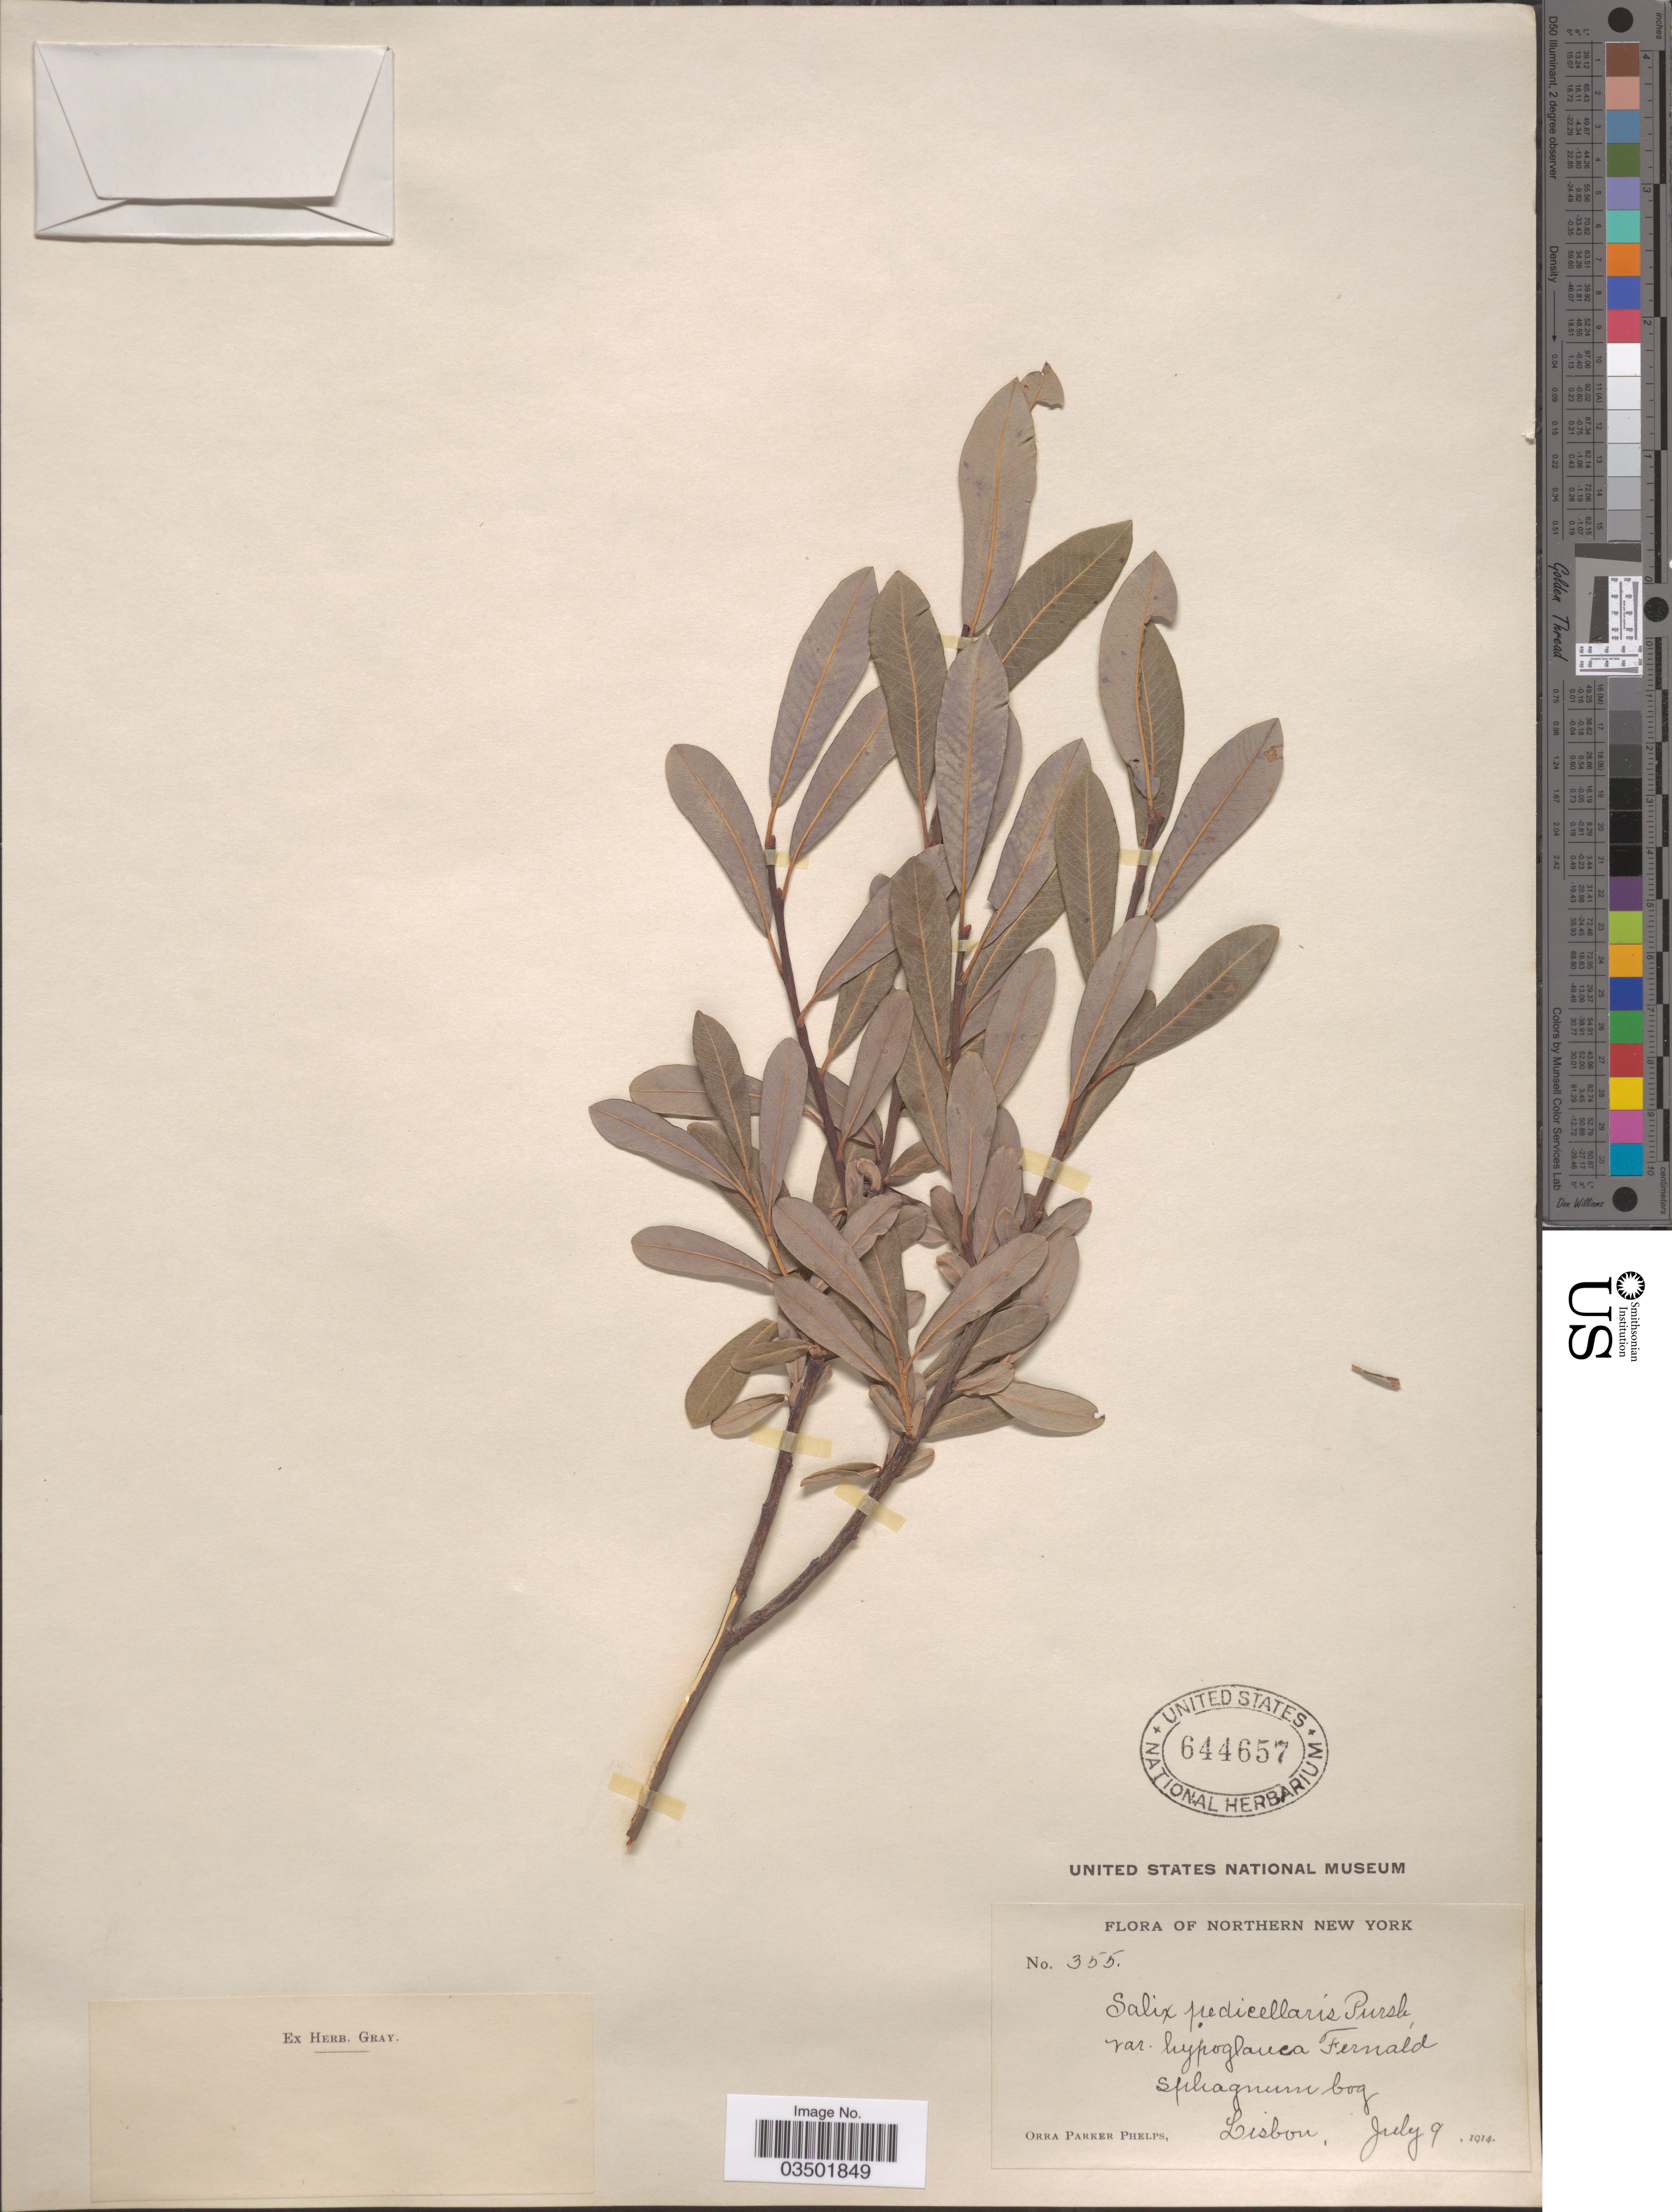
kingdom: Plantae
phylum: Tracheophyta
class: Magnoliopsida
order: Malpighiales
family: Salicaceae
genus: Salix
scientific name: Salix pedicellaris var. hypoglauca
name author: Fernald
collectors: O. P. Phelps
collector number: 355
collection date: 1914-07-09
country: United States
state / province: New York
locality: Northern New York. Sphagnum bog, Lisbon.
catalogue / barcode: US 644657